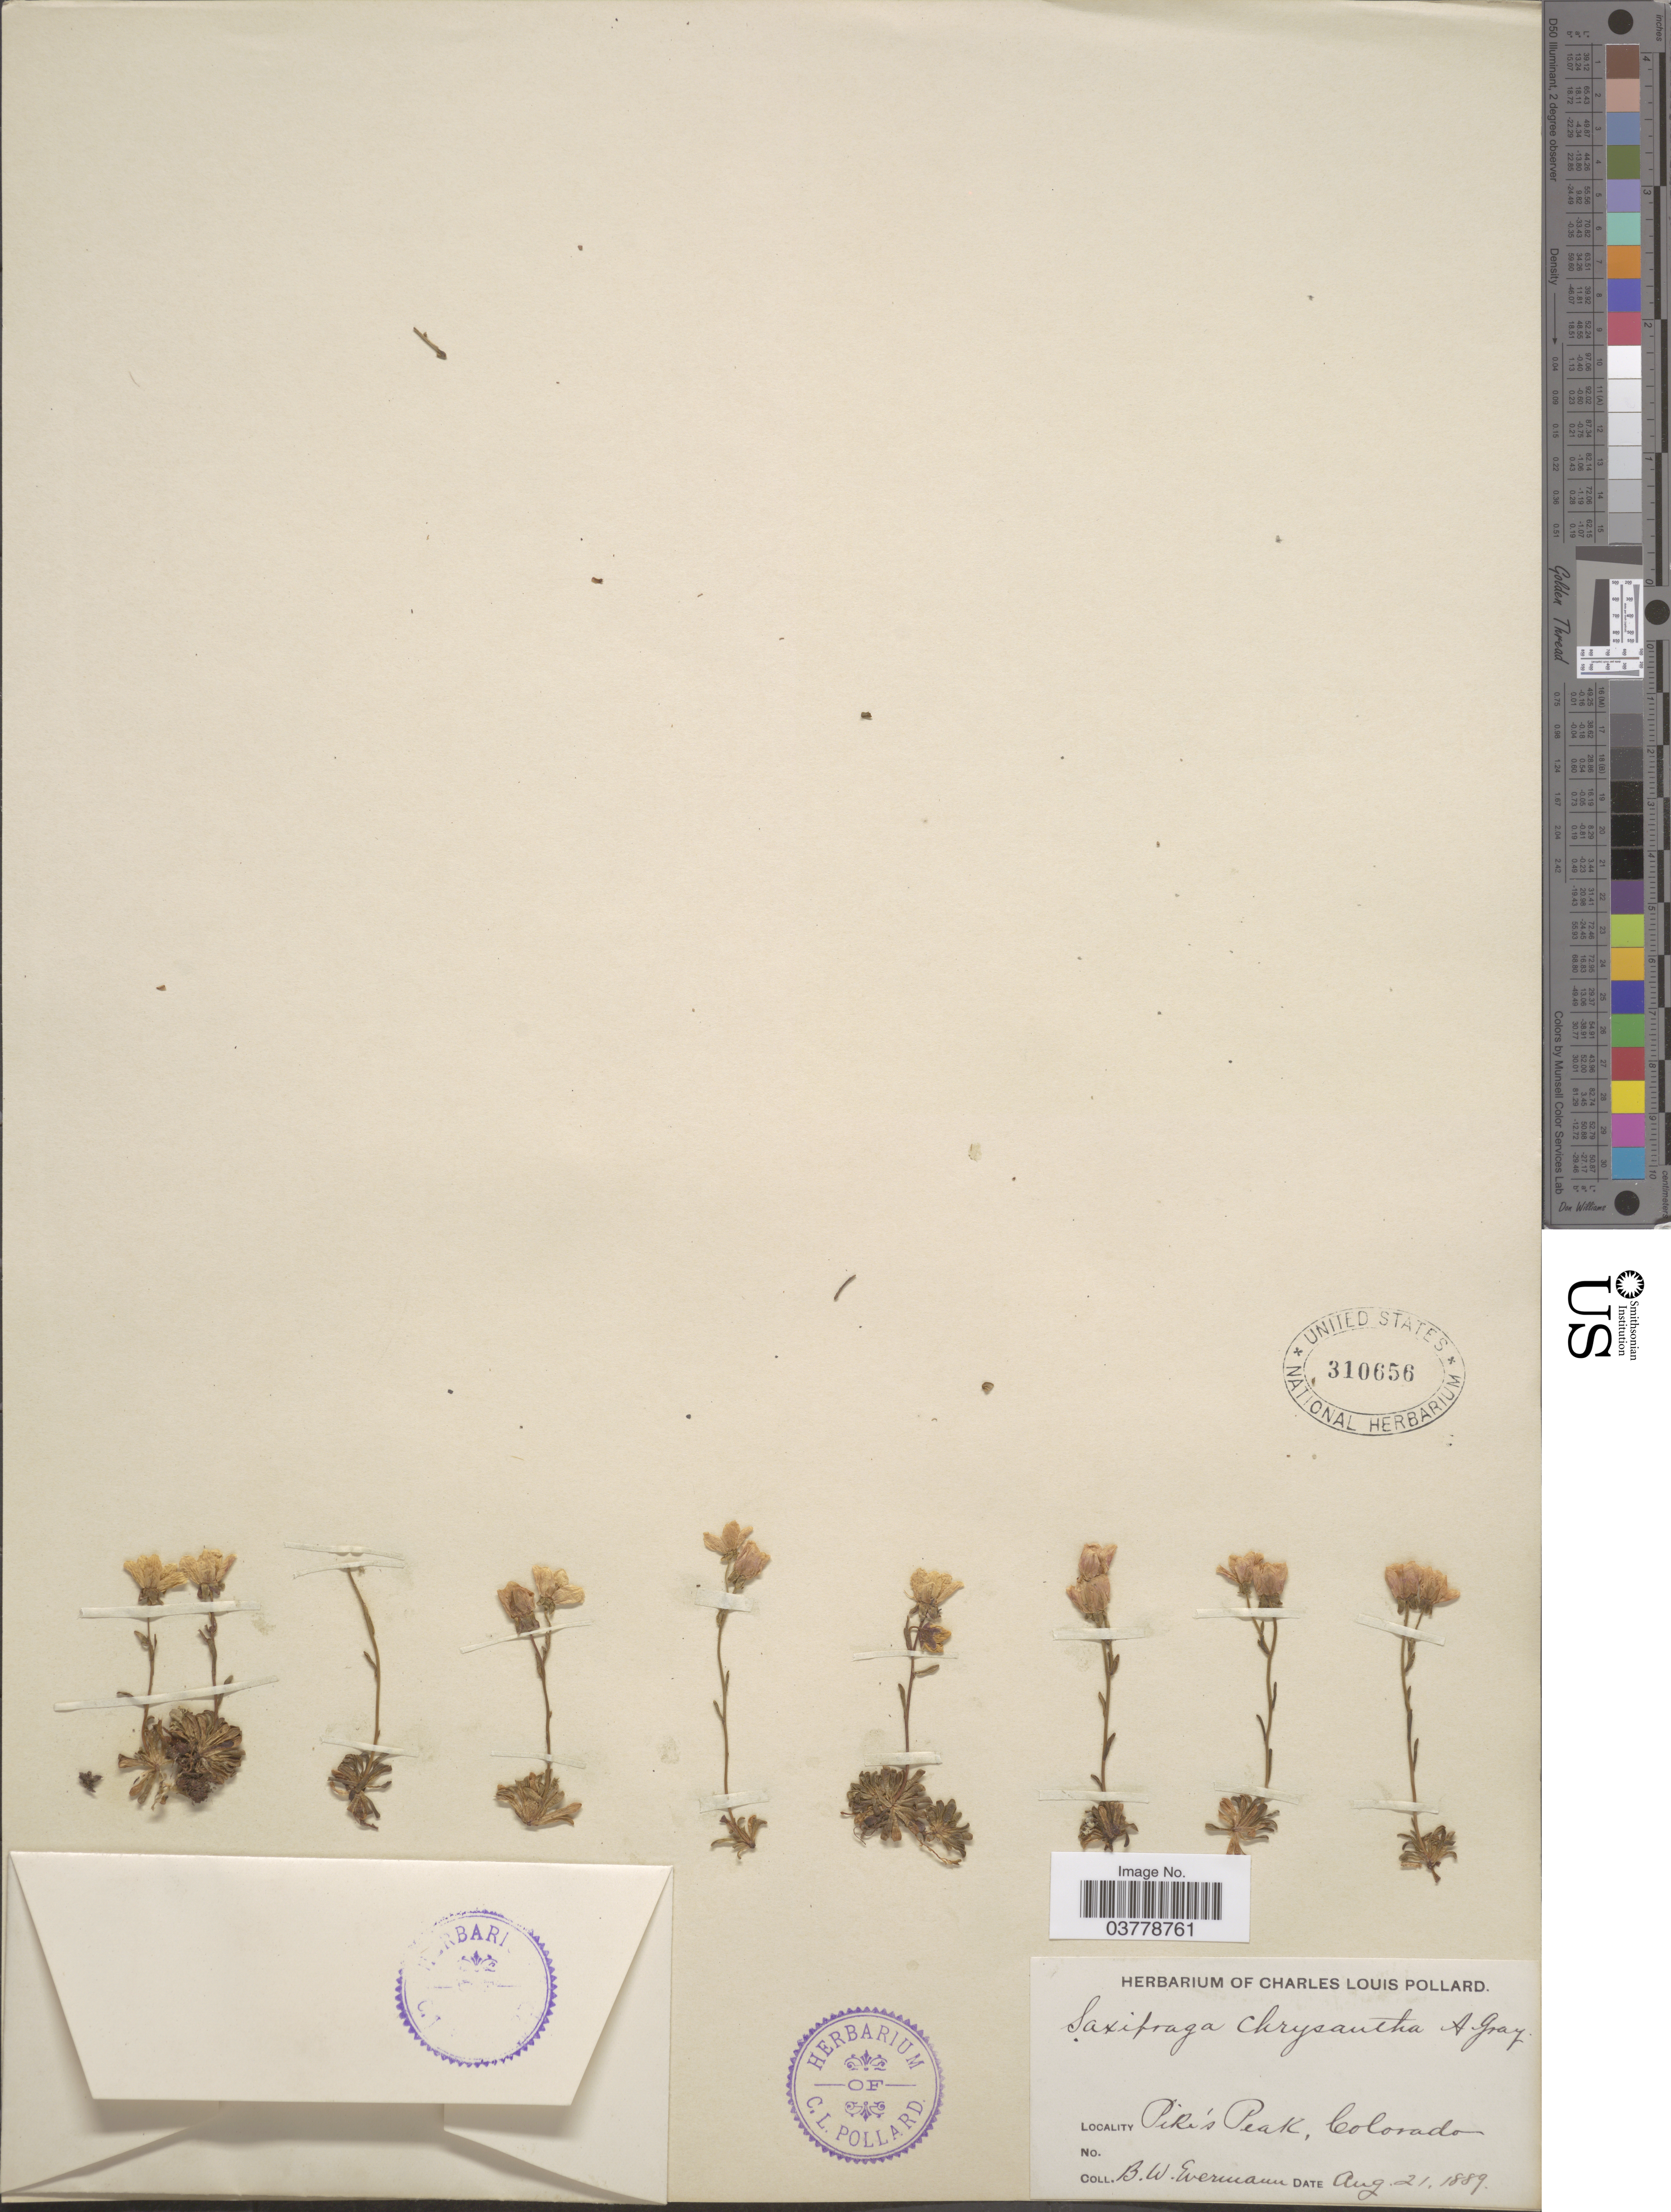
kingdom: Plantae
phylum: Tracheophyta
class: Magnoliopsida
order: Saxifragales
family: Saxifragaceae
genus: Saxifraga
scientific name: Saxifraga chrysantha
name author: A. Gray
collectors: B. W. Evermann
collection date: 1889-08-21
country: United States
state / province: Colorado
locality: Pike's Peak.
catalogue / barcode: US 310656